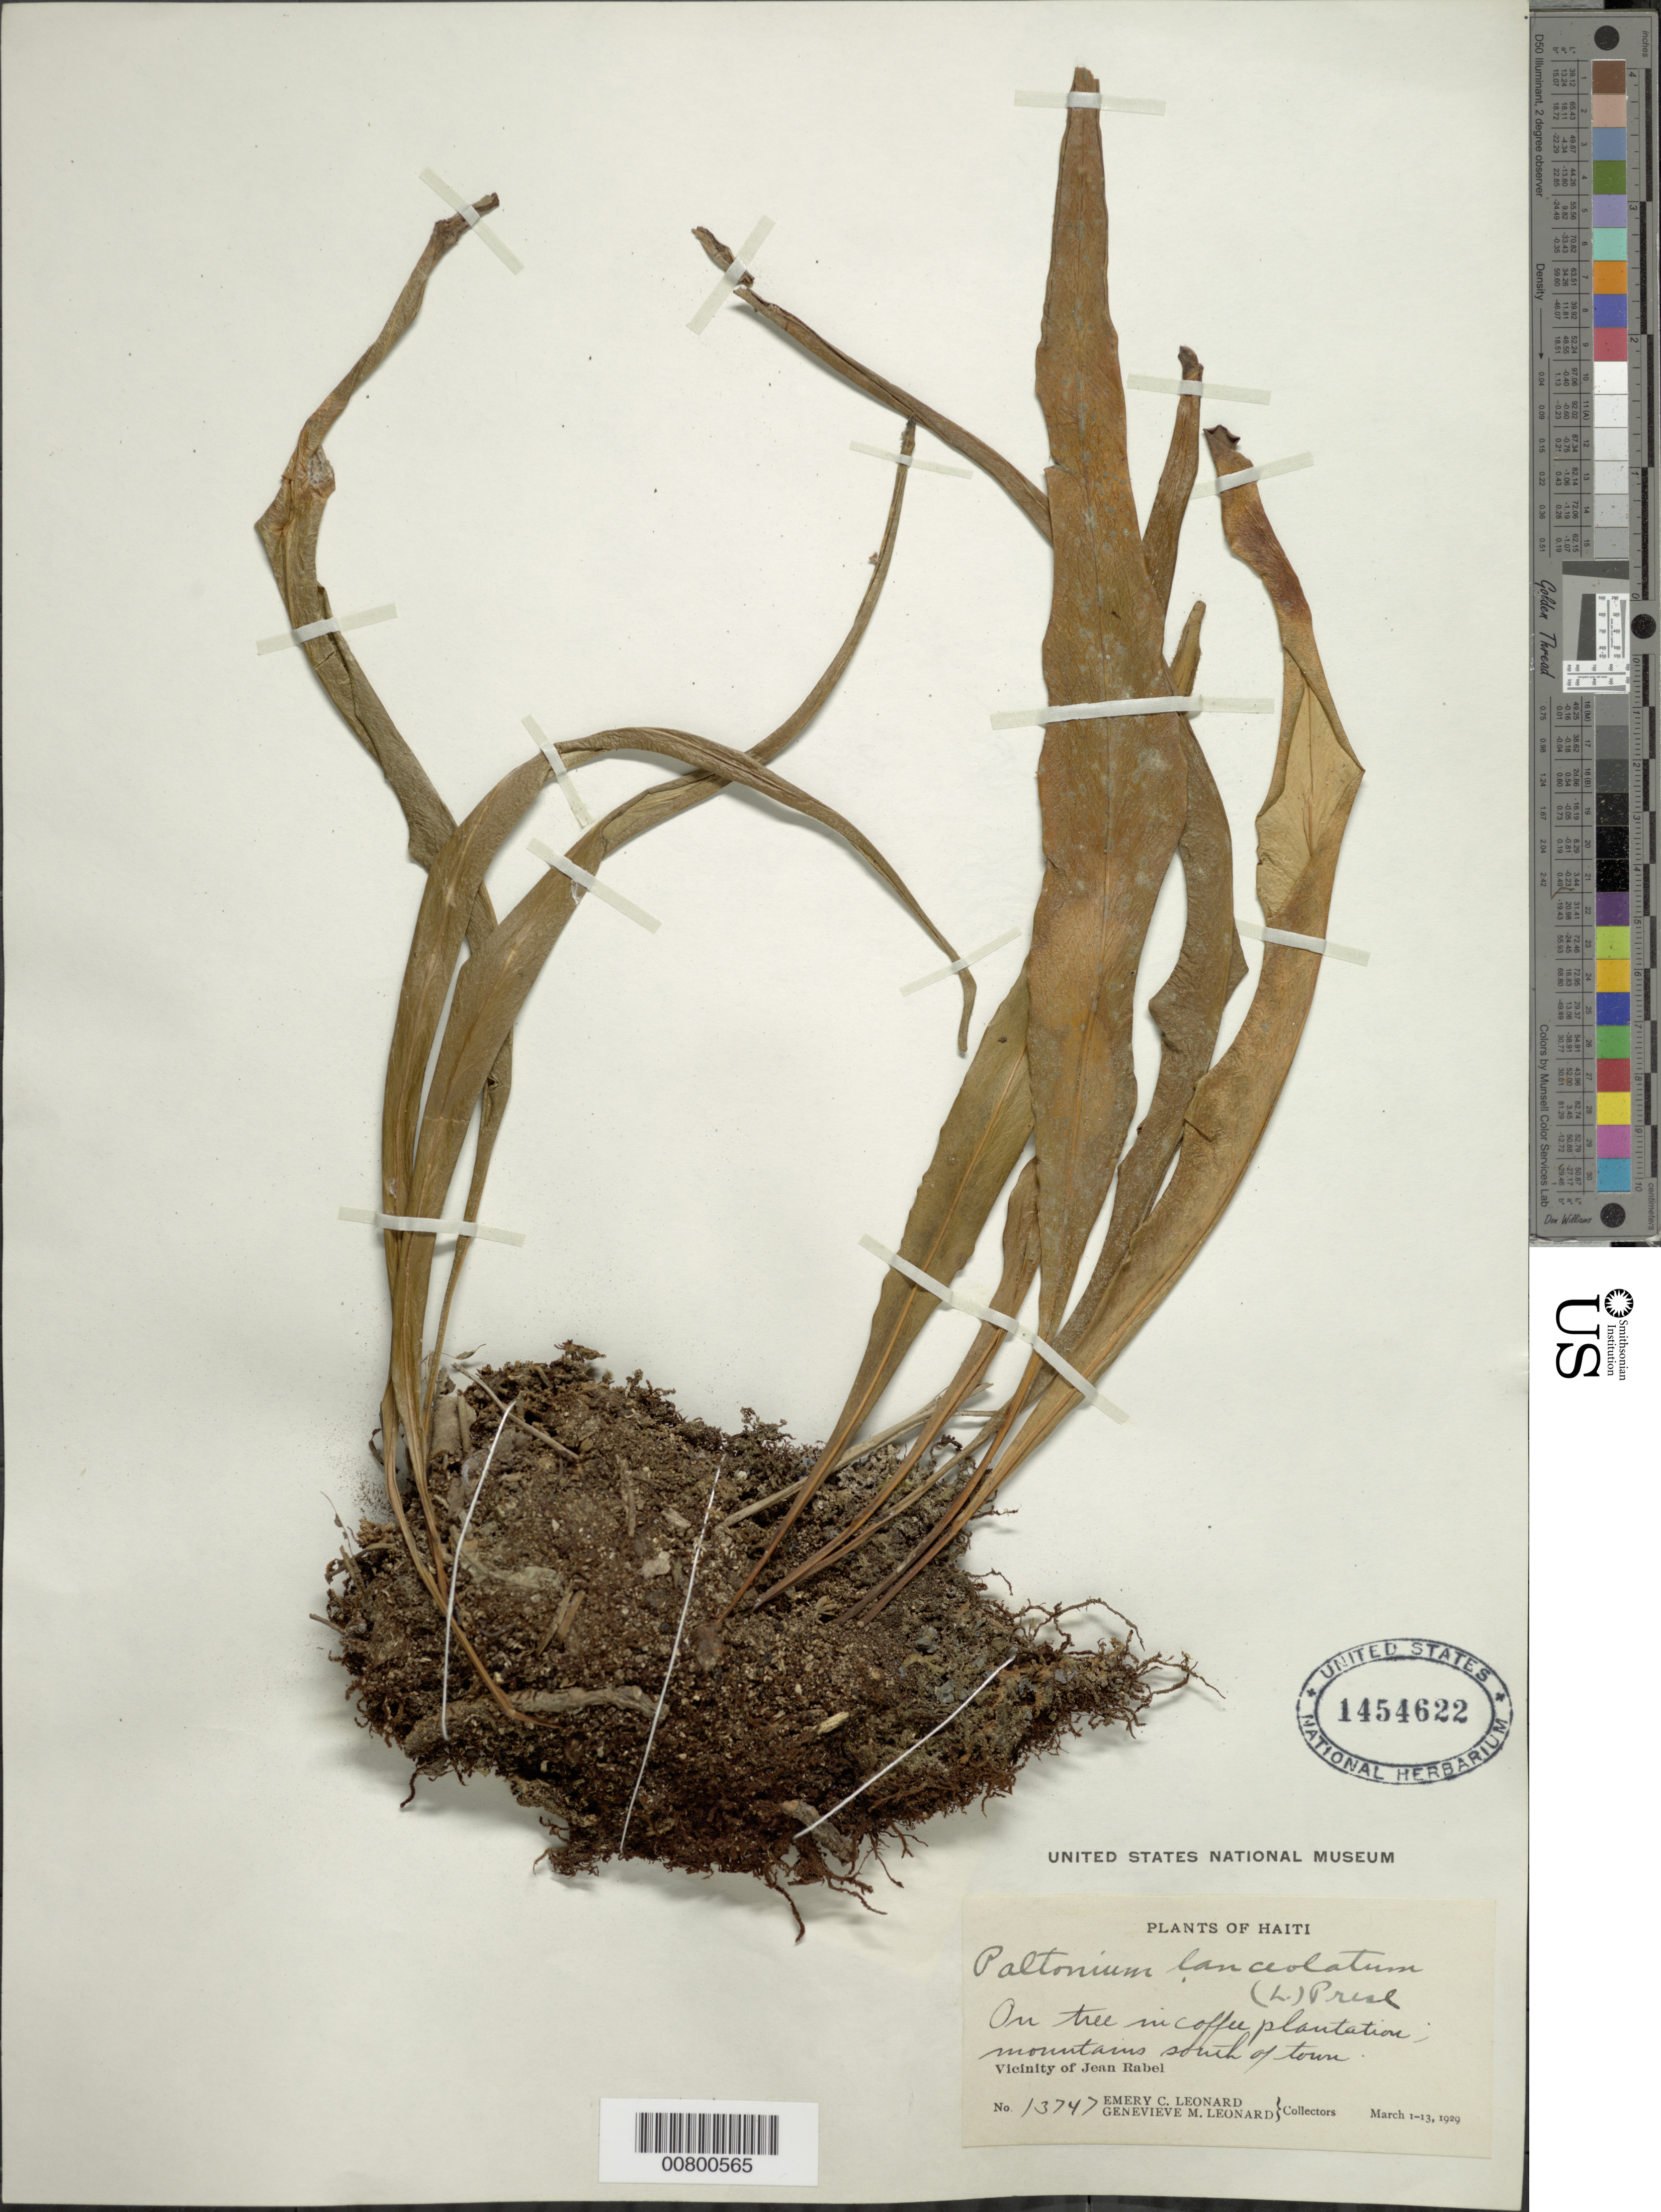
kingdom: Plantae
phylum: Tracheophyta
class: Polypodiopsida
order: Polypodiales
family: Polypodiaceae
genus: Pleopeltis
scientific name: Pleopeltis marginata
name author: A.R. Sm. & Tejero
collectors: E. C. Leonard & G. M. Leonard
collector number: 13747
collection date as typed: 01 Mar 1929 to 13 Mar 1929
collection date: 1929-03-01/1929-03-13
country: Haiti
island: Hispaniola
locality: Jean Rabel, S of town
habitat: Mountains, on tree in coffee plantation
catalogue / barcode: US 1454622